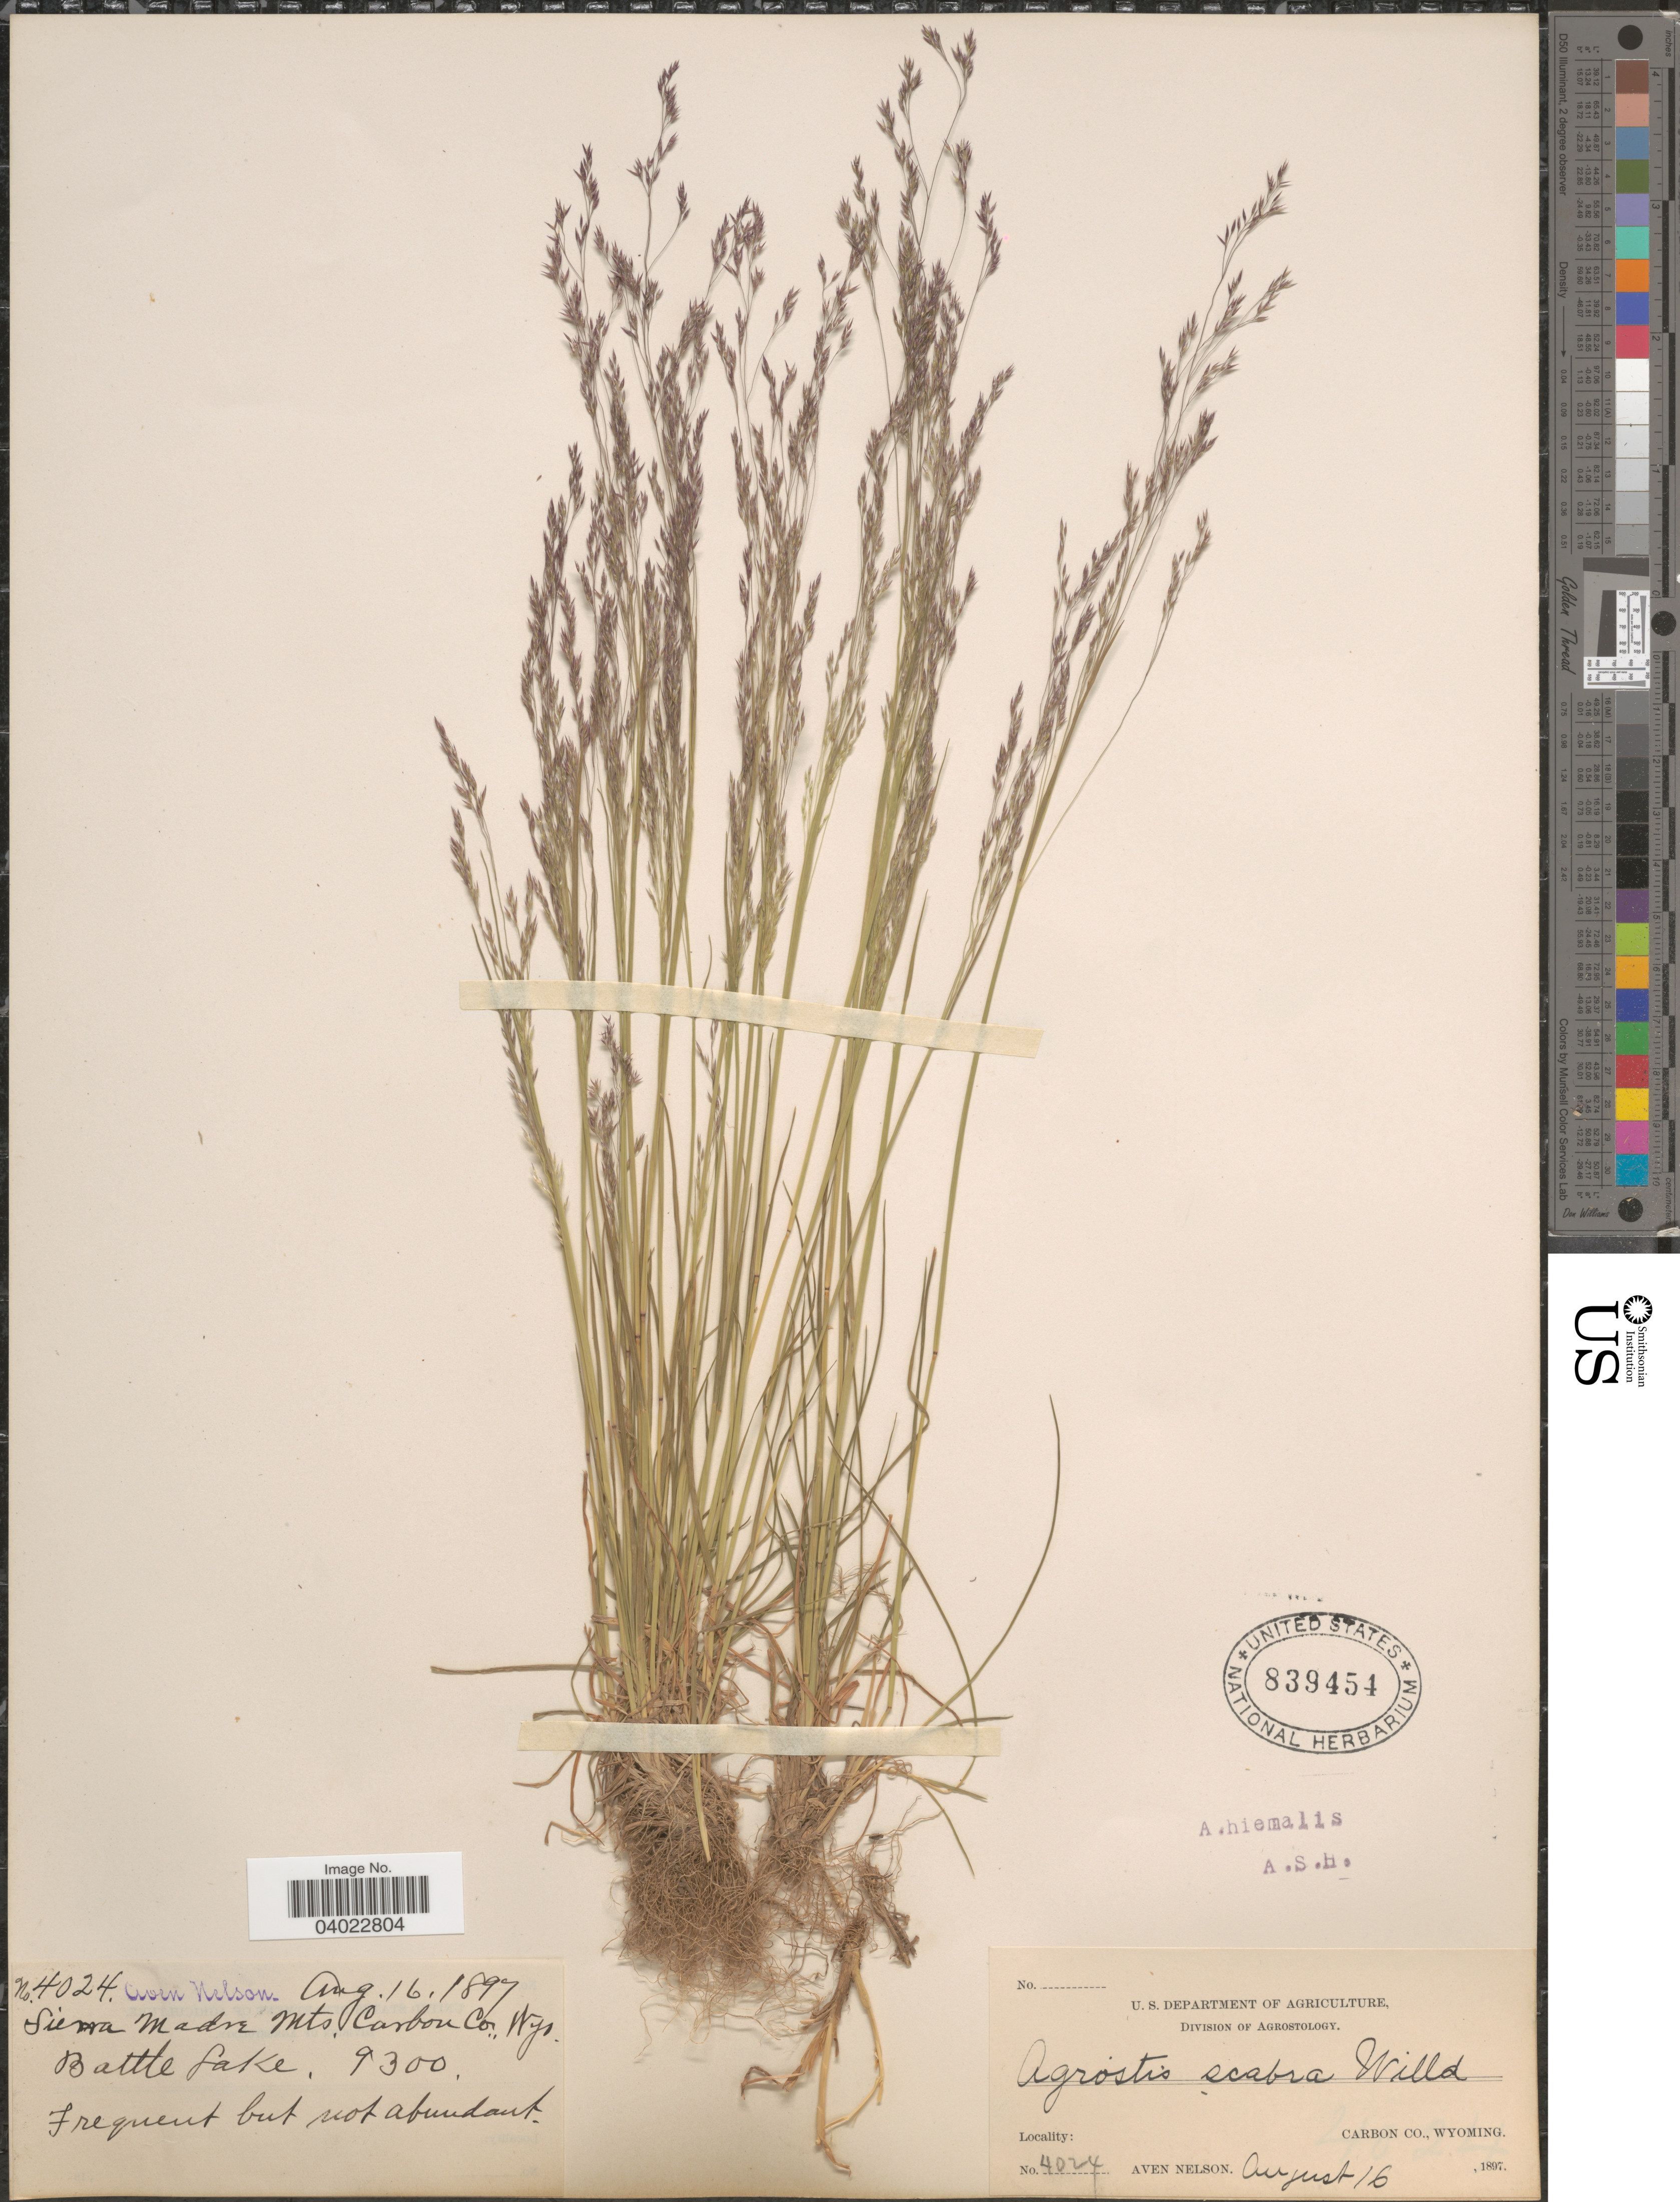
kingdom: Plantae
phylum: Tracheophyta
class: Liliopsida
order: Poales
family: Poaceae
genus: Agrostis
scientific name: Agrostis scabra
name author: Willd.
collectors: A. Nelson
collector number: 4024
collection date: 1897-08-16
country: United States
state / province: Wyoming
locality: Sierra Madre Mts. Carbon Co. Battle Lake.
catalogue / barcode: US 839454